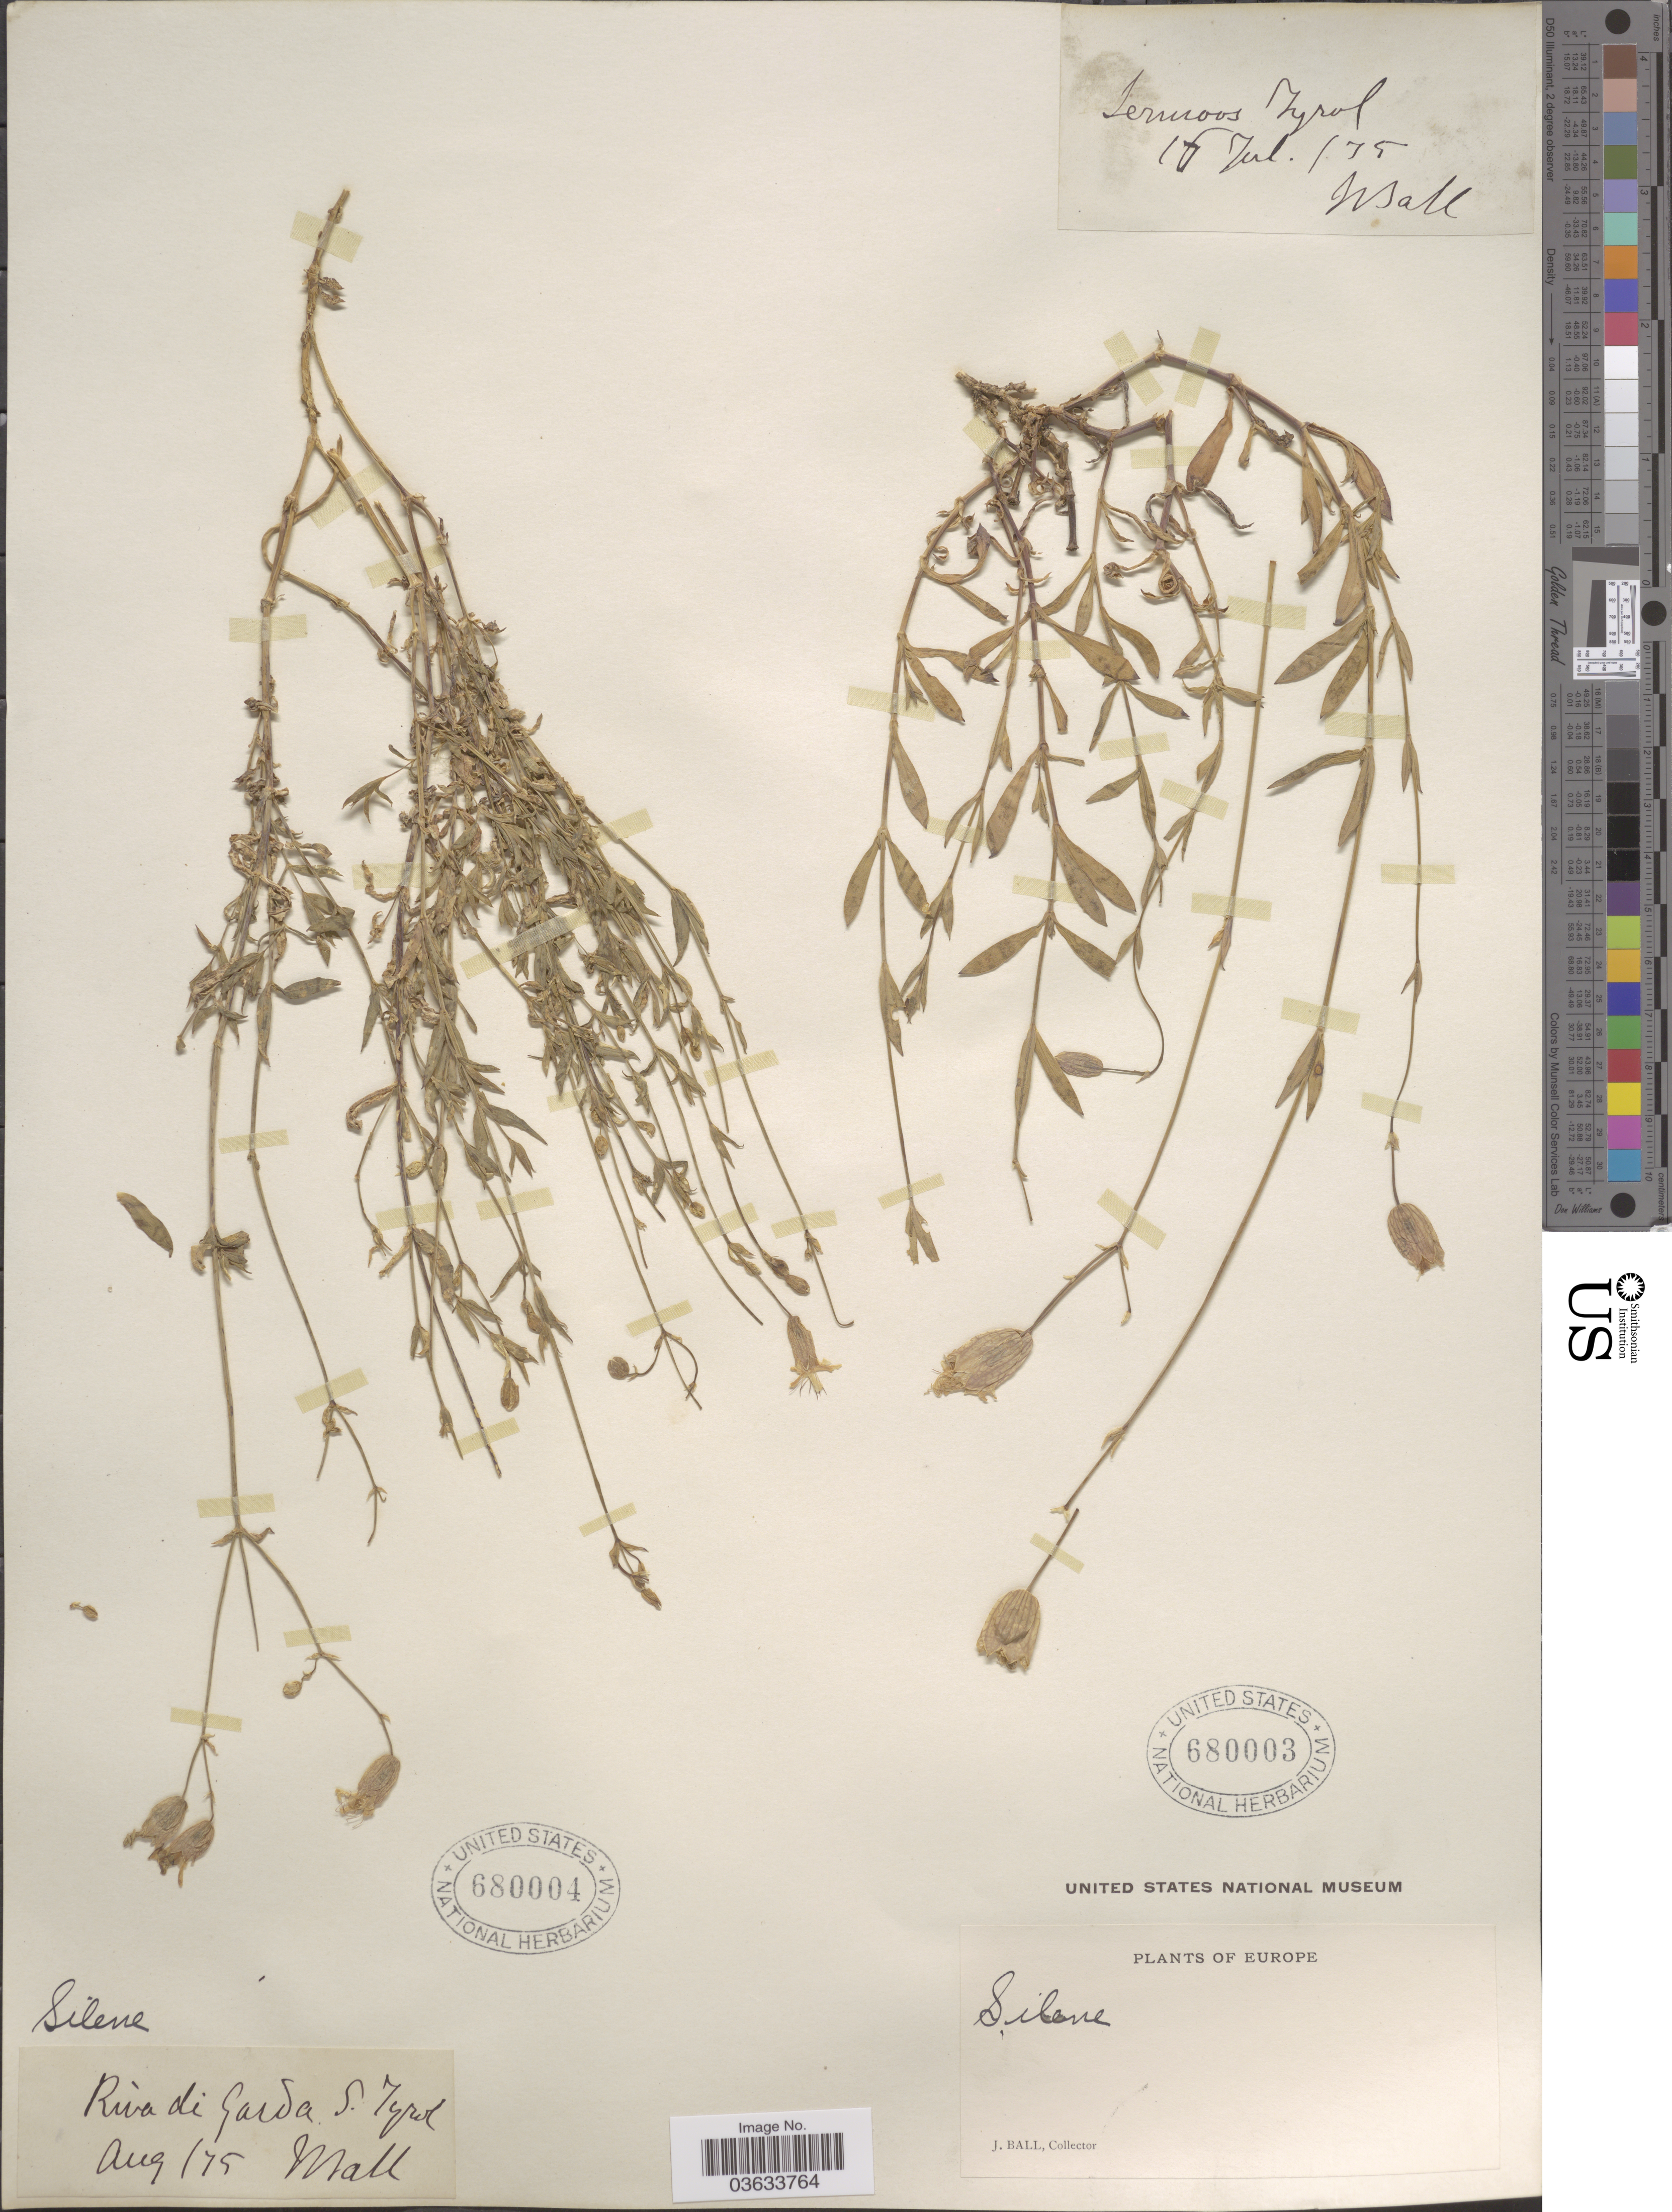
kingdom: Plantae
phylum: Tracheophyta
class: Magnoliopsida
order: Caryophyllales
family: Caryophyllaceae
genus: Silene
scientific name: Silene sp.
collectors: J. Ball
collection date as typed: Transcribed d/m/y: 17/7/75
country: Austria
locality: Europe. Lermoos Tyrol.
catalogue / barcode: US 680003-2